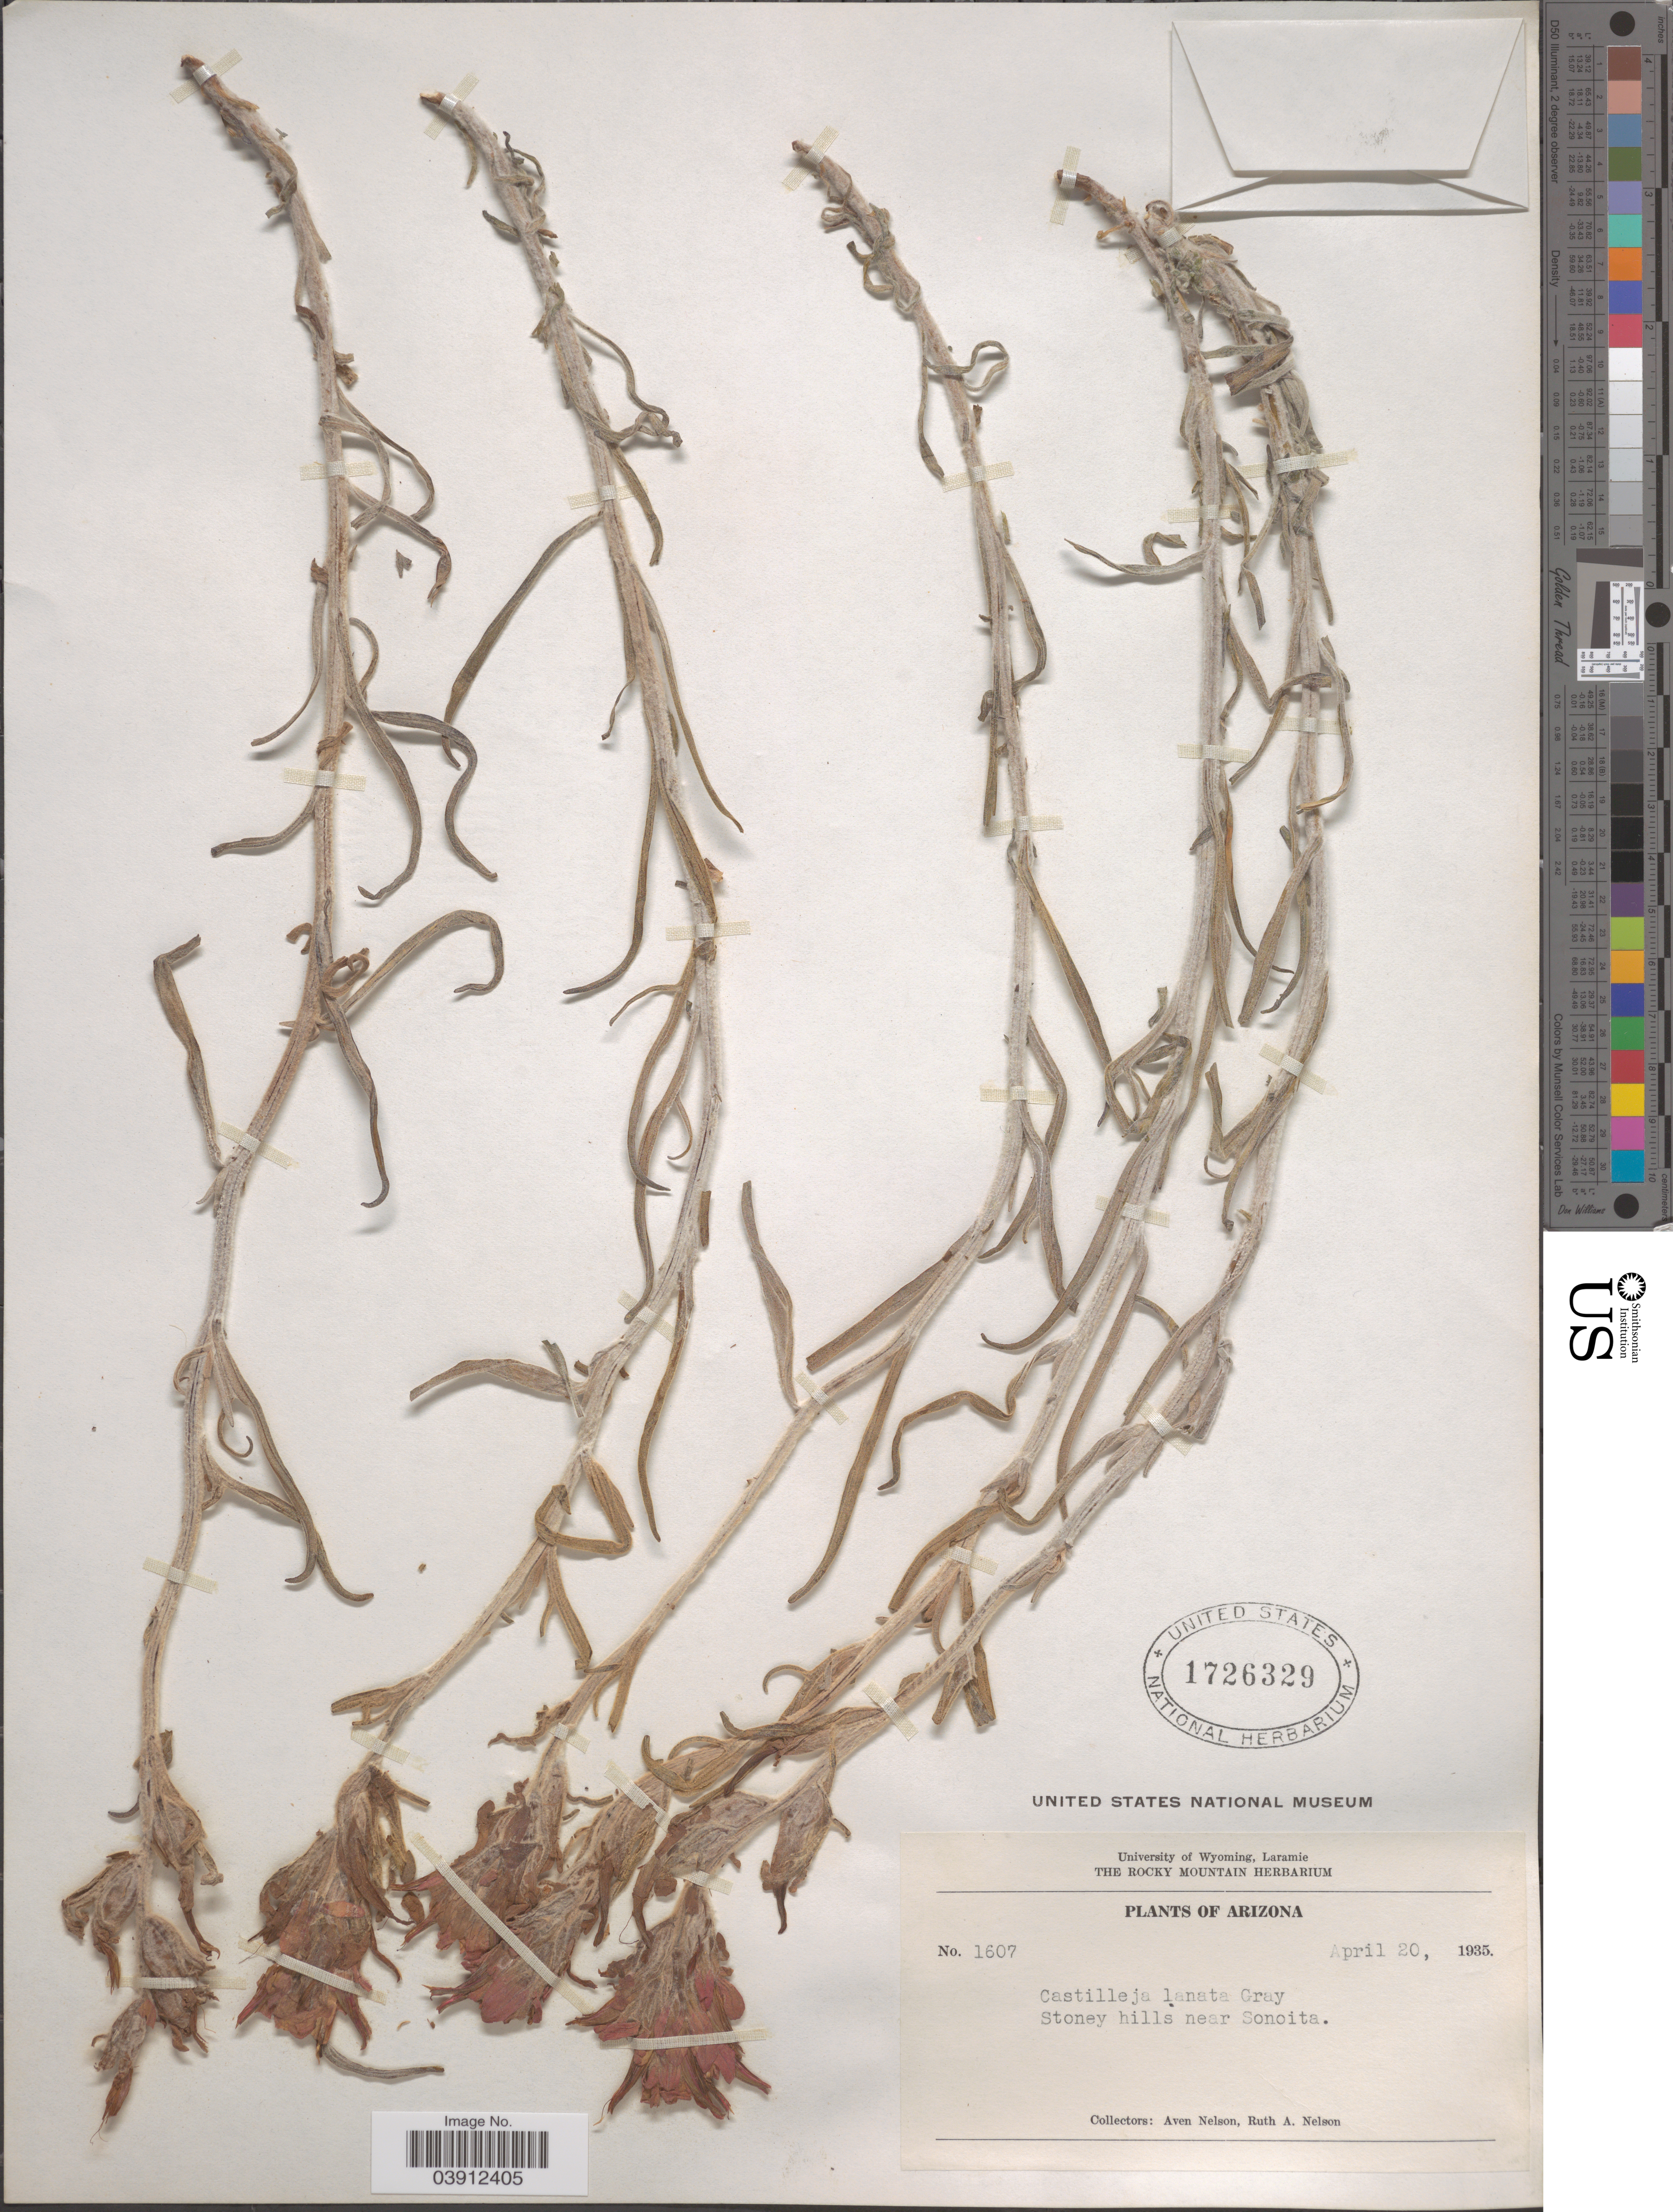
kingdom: Plantae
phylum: Tracheophyta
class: Magnoliopsida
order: Lamiales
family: Orobanchaceae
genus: Castilleja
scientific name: Castilleja lanata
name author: A. Gray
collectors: A. Nelson & R. A. Nelson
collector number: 1607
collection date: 1935-04-20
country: United States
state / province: Arizona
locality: Stoney hills near Sonoita.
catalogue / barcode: US 1726329